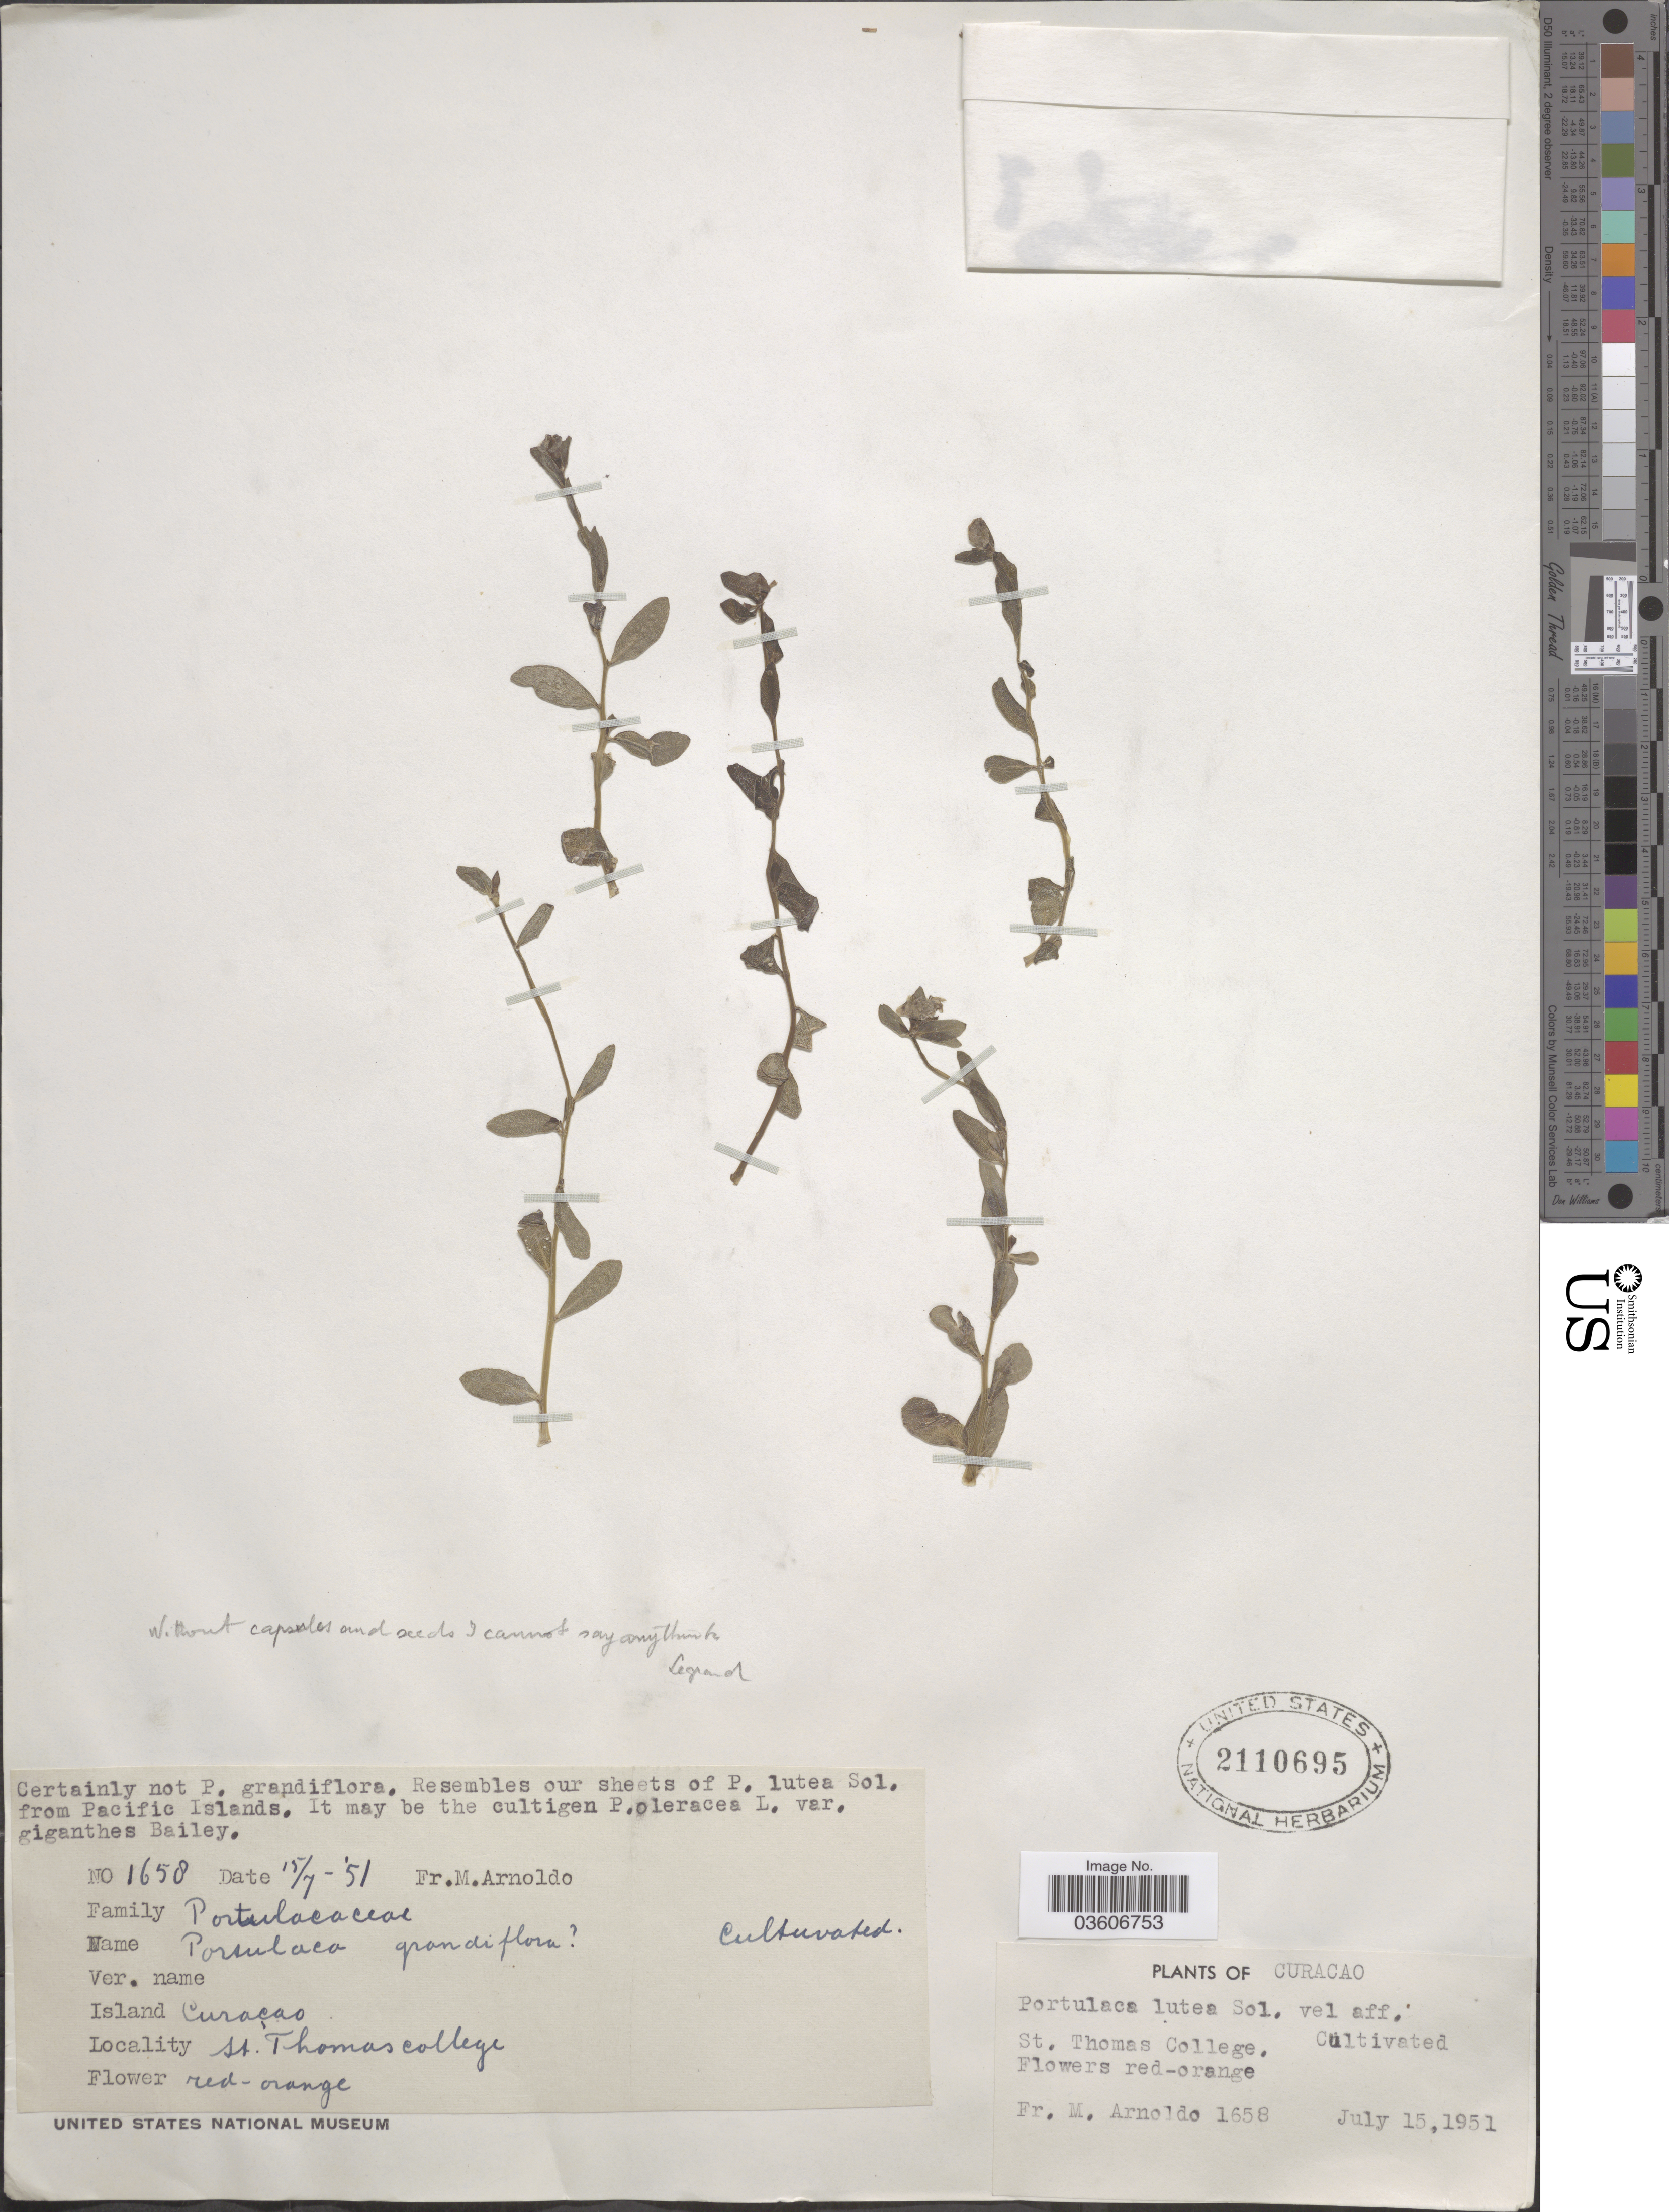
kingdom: Plantae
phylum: Tracheophyta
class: Magnoliopsida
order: Caryophyllales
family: Portulacaceae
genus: Portulaca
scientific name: Portulaca umbraticola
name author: Kunth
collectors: N. Arnoldo-Broeders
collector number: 1658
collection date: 1951-07-15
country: Curaçao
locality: Island Curaçao, St. Thomas College.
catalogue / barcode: US 2110695